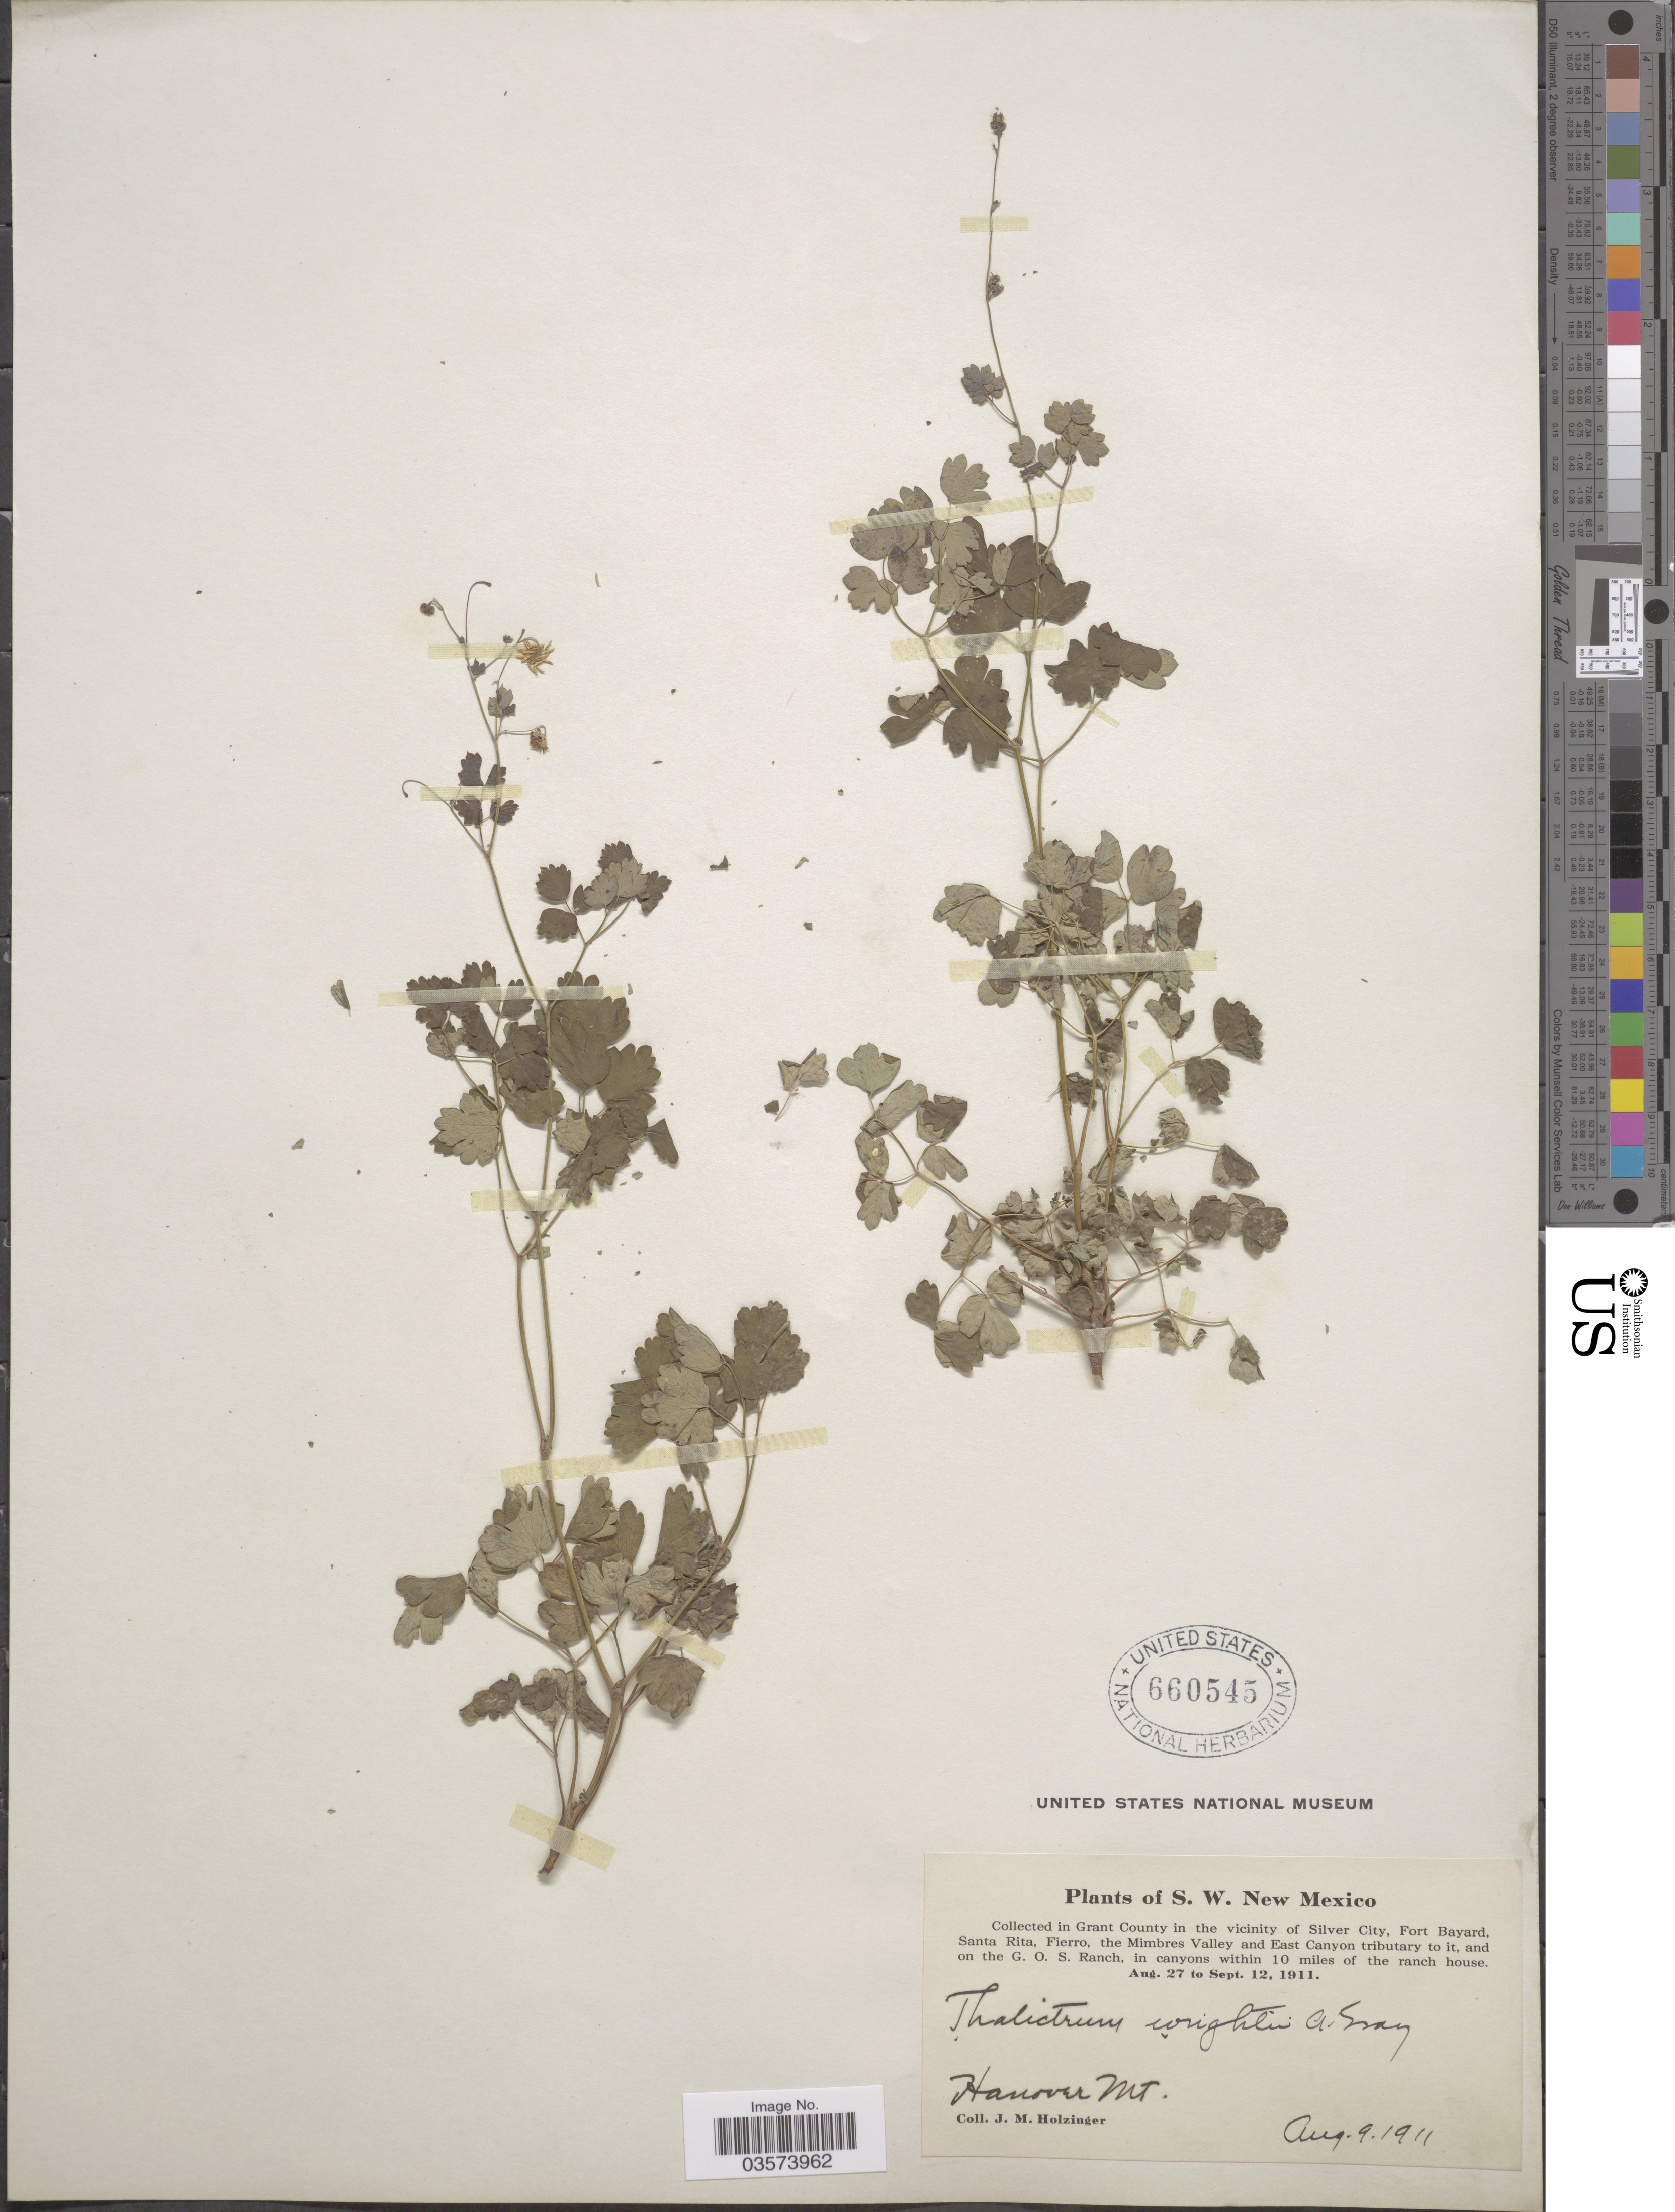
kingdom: Plantae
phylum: Tracheophyta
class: Magnoliopsida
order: Ranunculales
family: Ranunculaceae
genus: Thalictrum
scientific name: Thalictrum fendleri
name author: Engelm. ex A. Gray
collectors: J. M. Holzinger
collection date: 1911-08-09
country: United States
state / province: New Mexico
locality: S. W. New Mexico. Grant County in the vicinity of Silver City, Fort Bayard, Santa Rita, Fierro, the Mimbres Valley and East Canyon tributary to it, and on the G. O. S. Ranch, in canyons within 10 miles of the ranch house. Hanover Mt.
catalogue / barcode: US 660545